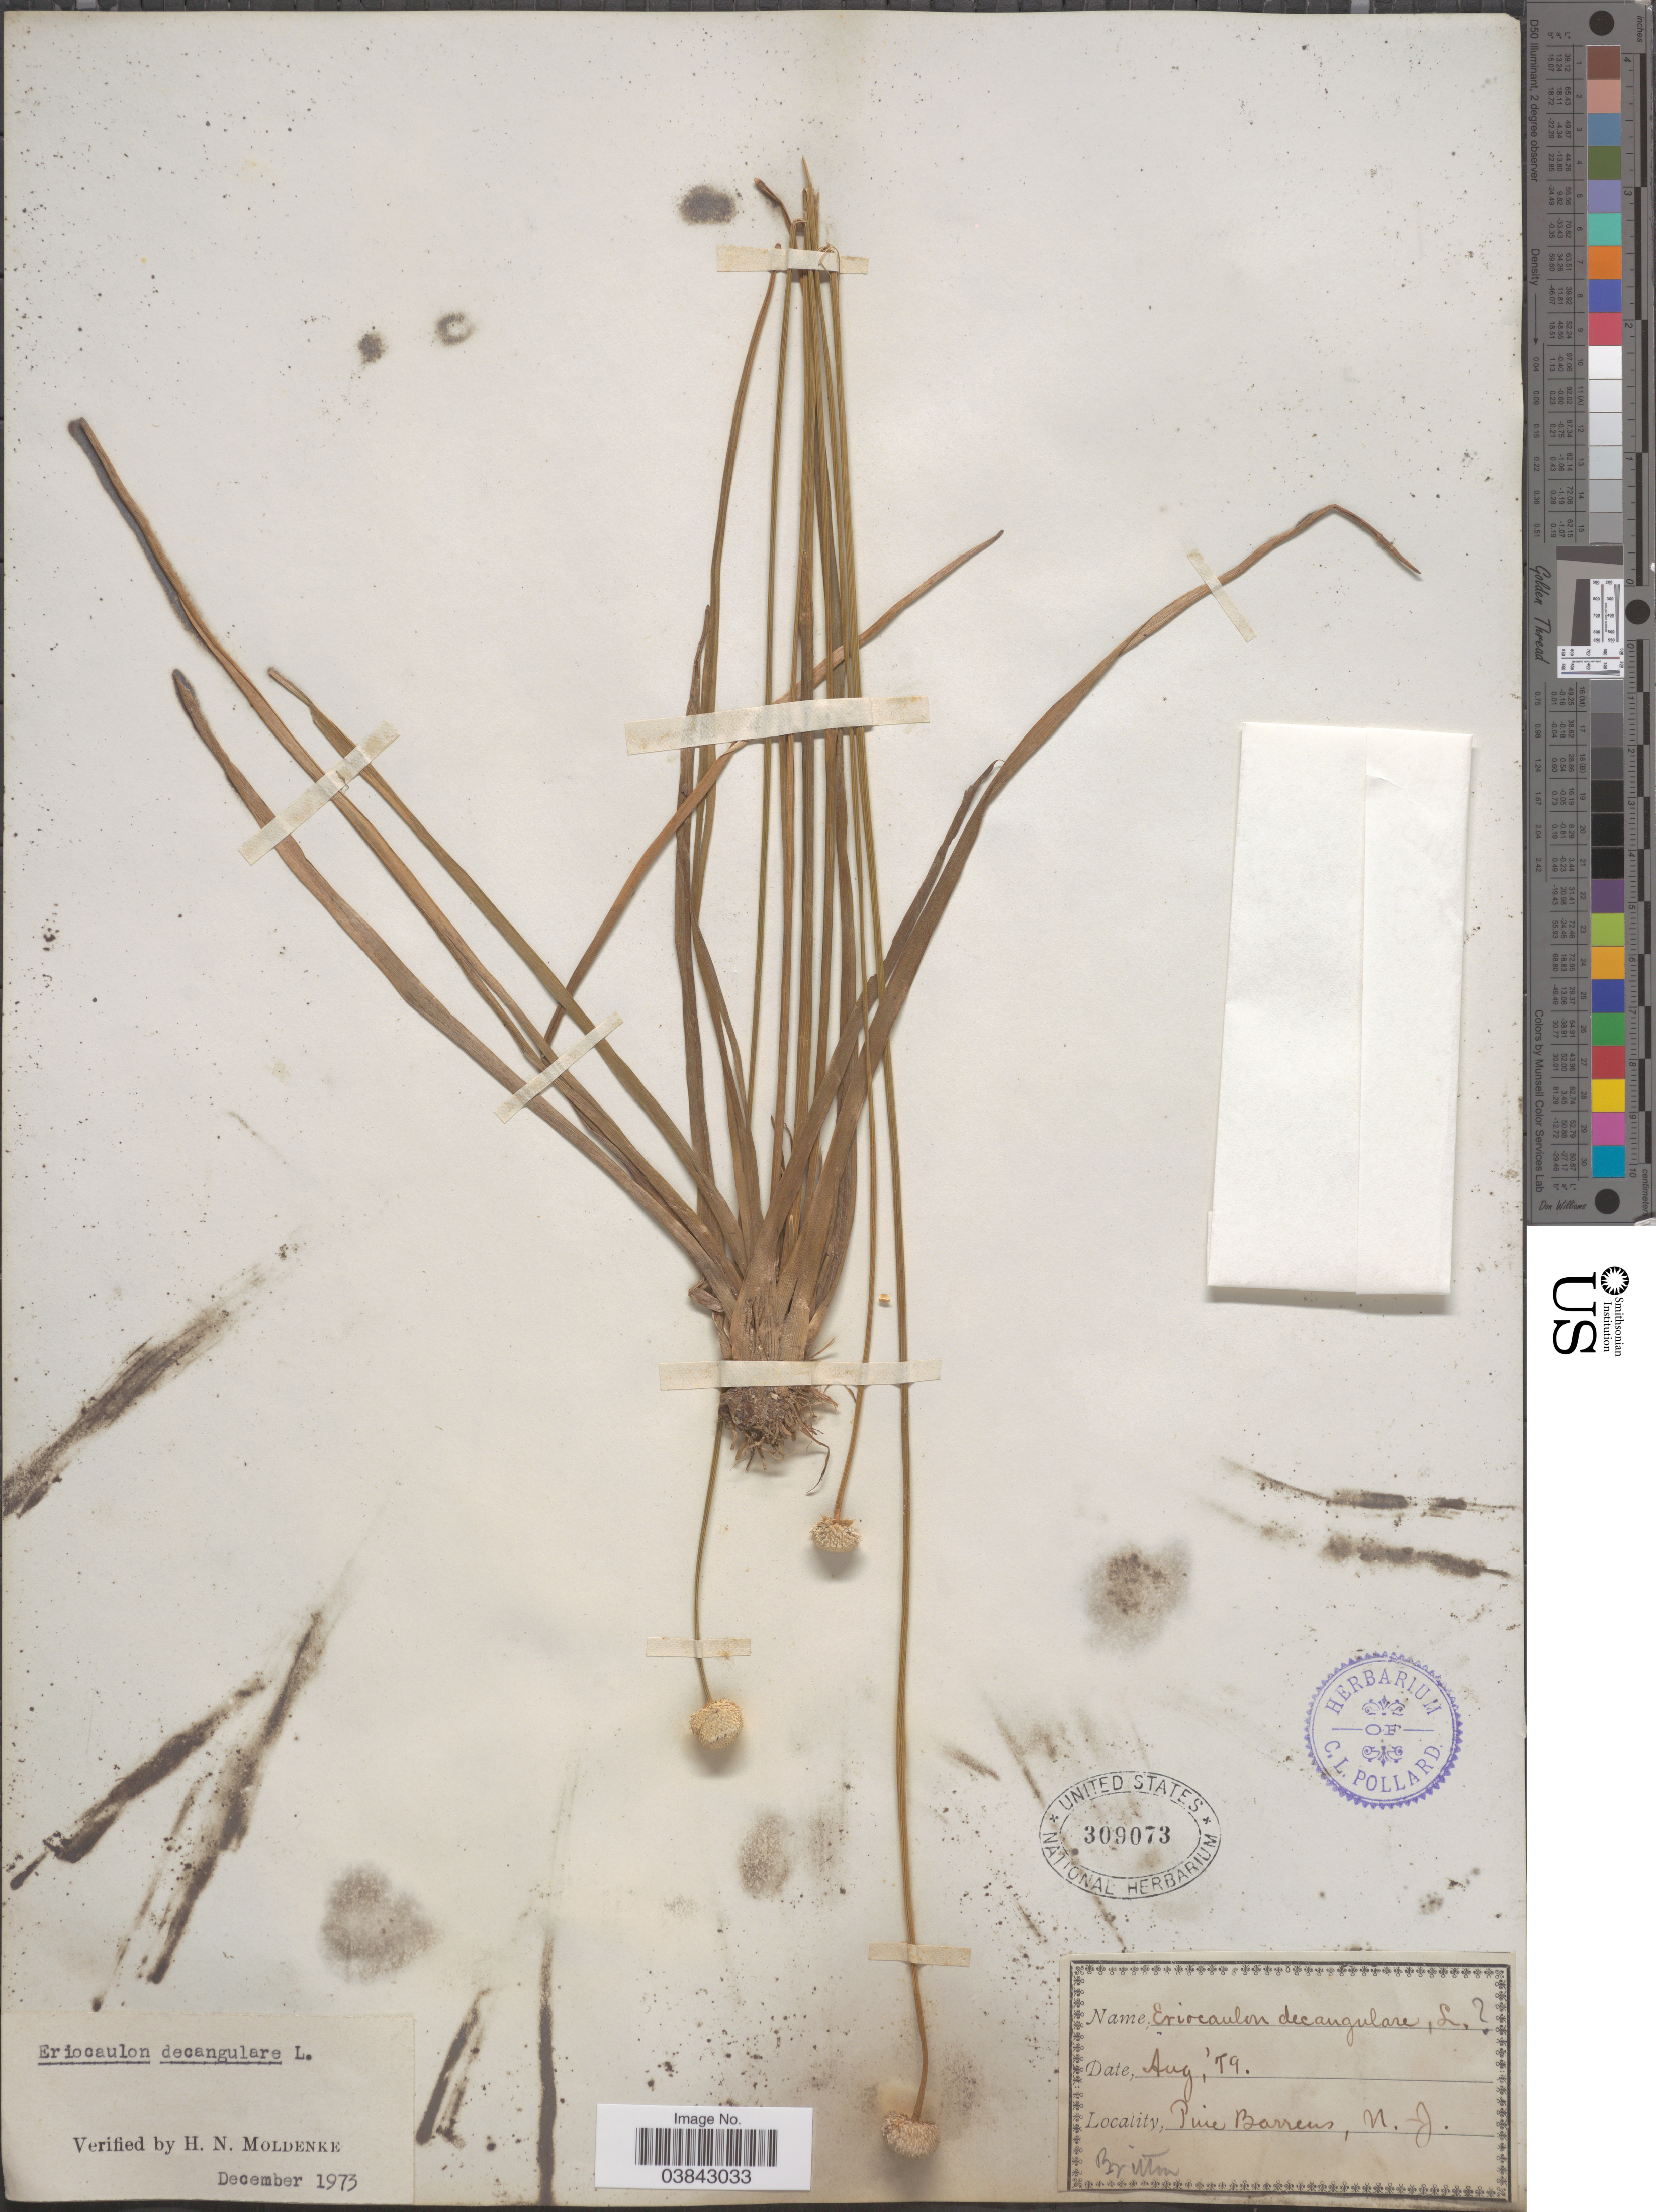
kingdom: Plantae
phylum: Tracheophyta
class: Liliopsida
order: Poales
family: Eriocaulaceae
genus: Eriocaulon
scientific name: Eriocaulon decangulare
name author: L.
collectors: Britton, --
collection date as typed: Transcribed d/m/y: /8/79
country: United States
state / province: New Jersey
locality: Pine Barrens.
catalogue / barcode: US 309073